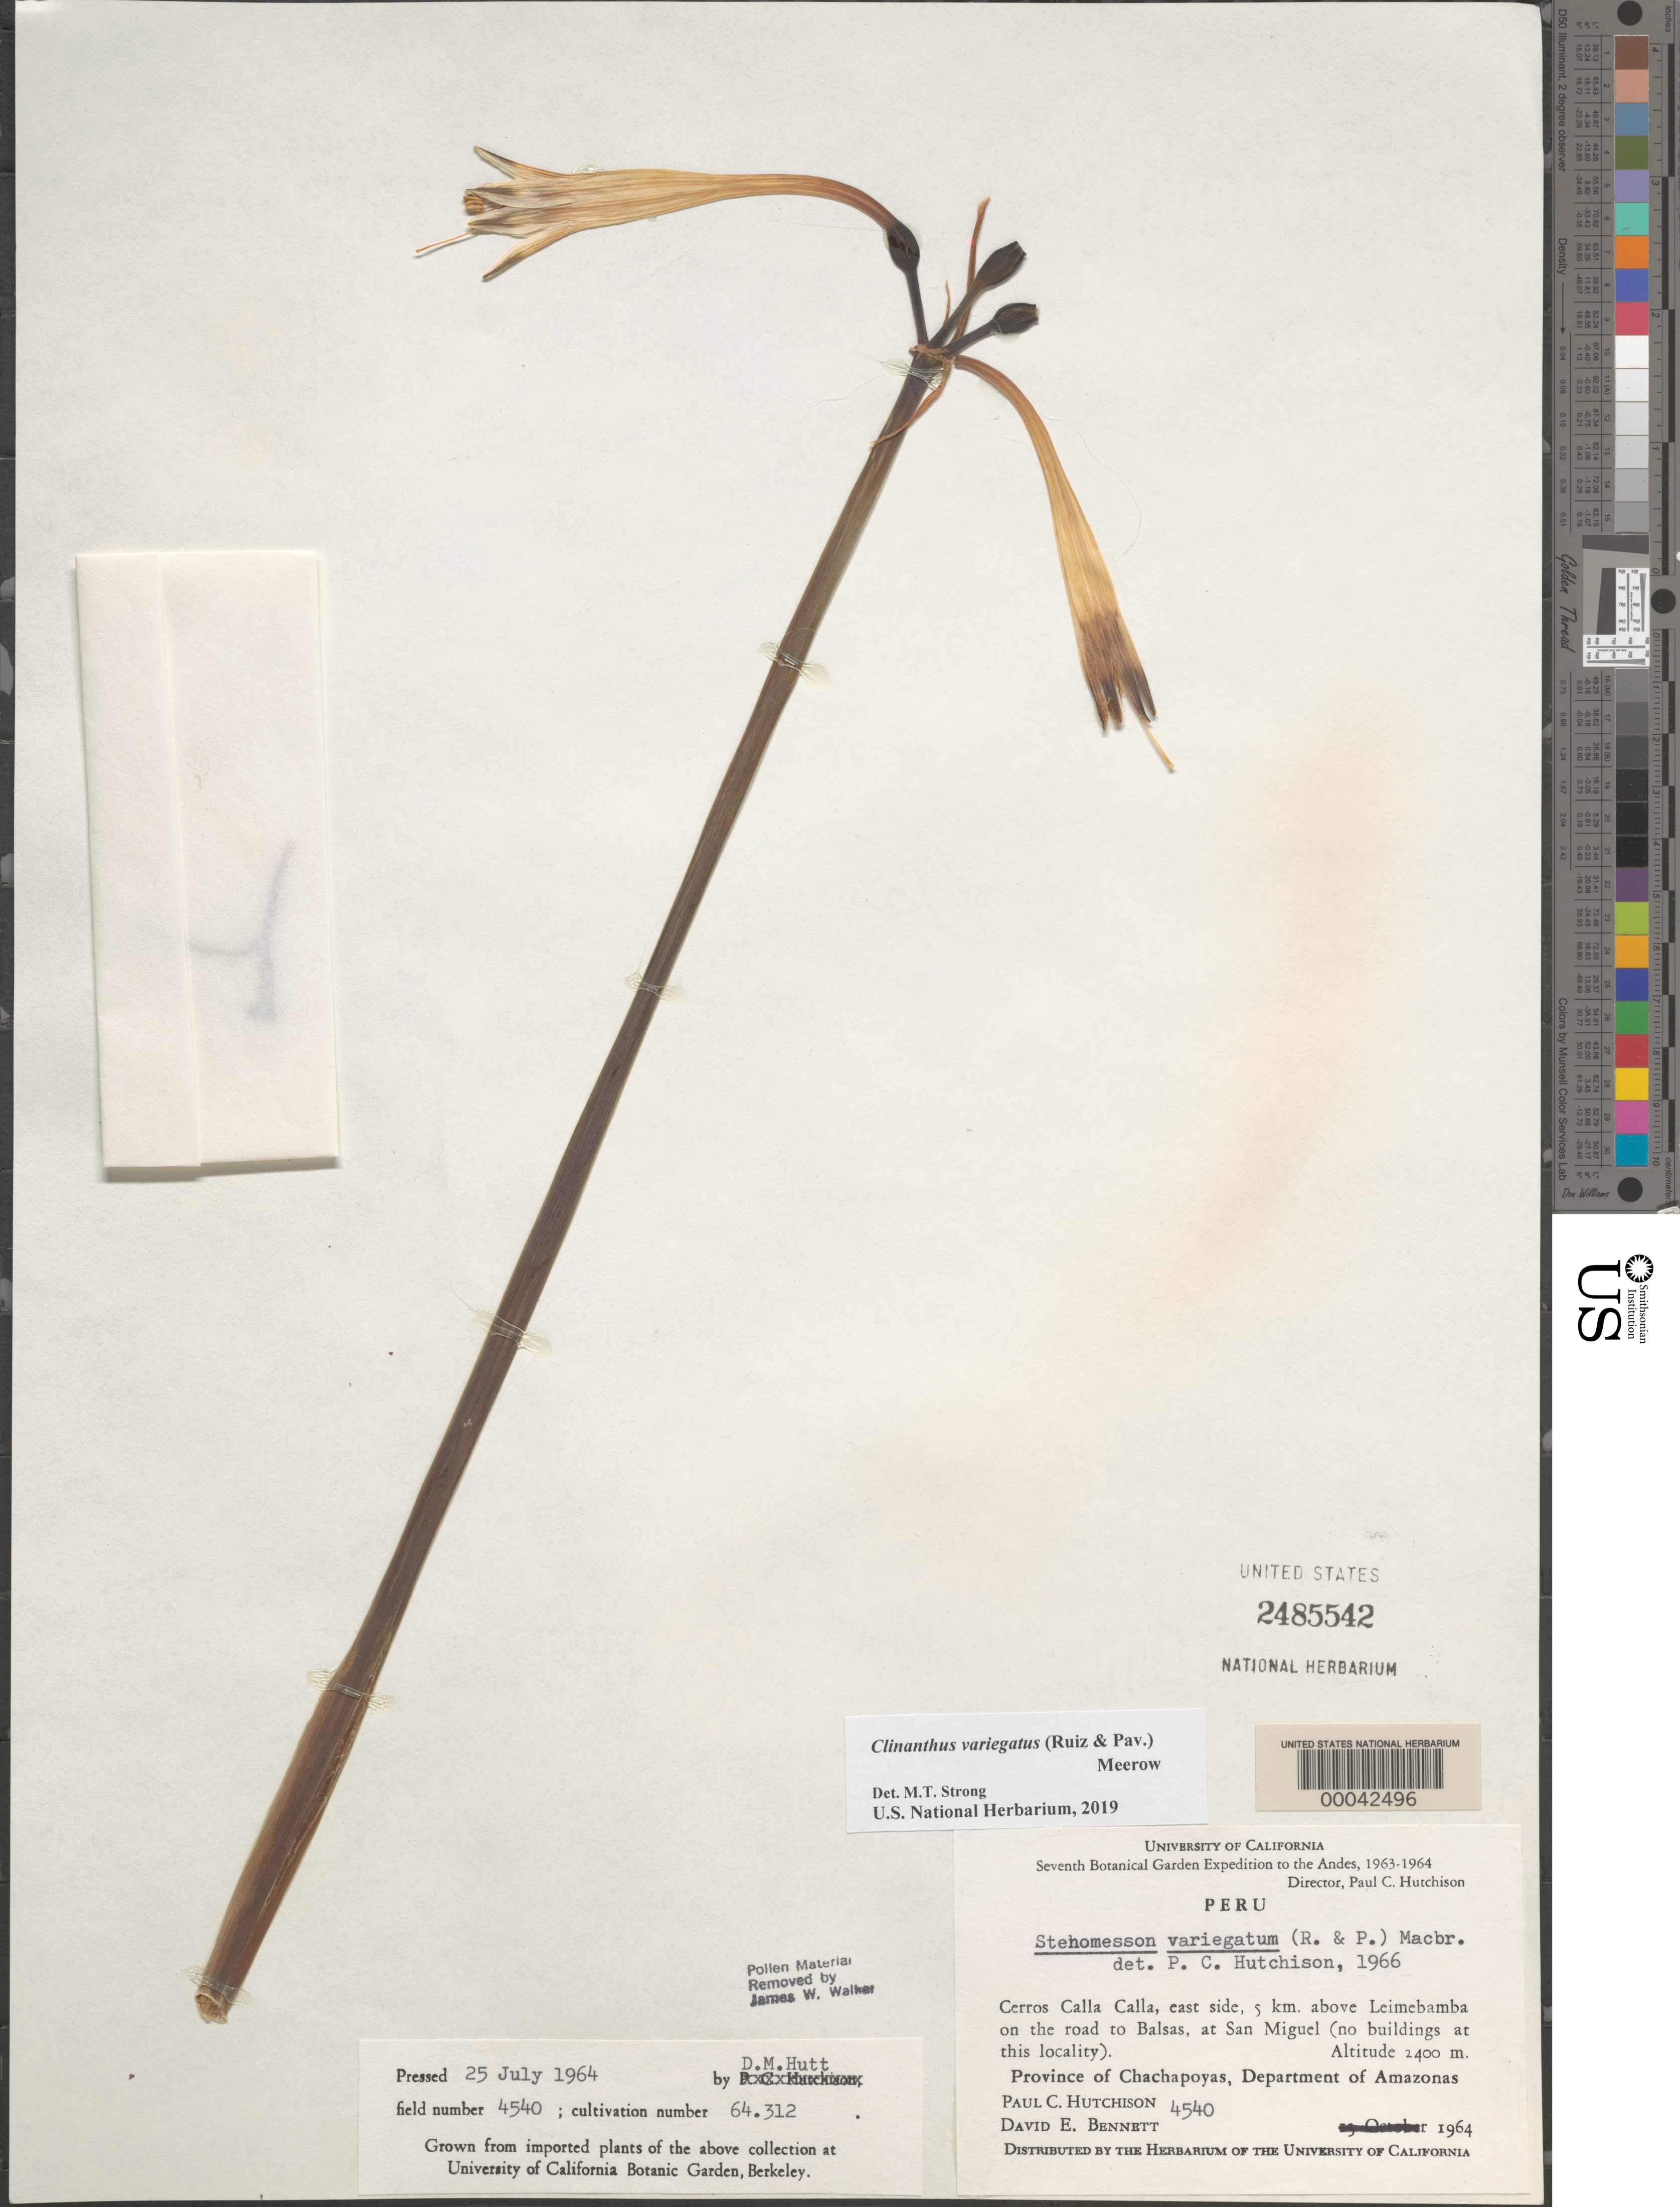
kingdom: Plantae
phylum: Tracheophyta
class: Liliopsida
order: Asparagales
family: Amaryllidaceae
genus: Clinanthus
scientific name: Clinanthus variegatus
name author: (Ruiz & Pav.) Meerow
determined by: Strong, Mark T., (BOT), Smithsonian Institution - National Museum of Natural History (UNITED STATES)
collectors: P. C. Hutchison & D. E. Bennett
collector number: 4540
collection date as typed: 1964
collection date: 1964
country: Peru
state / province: Amazonas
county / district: Chachapoyas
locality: Cerros Calla-Calla, E side, 5 km above Leimebamba on the road to Balsas, at San Miguel (no buildings at this locality)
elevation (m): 2400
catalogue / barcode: US 2485542